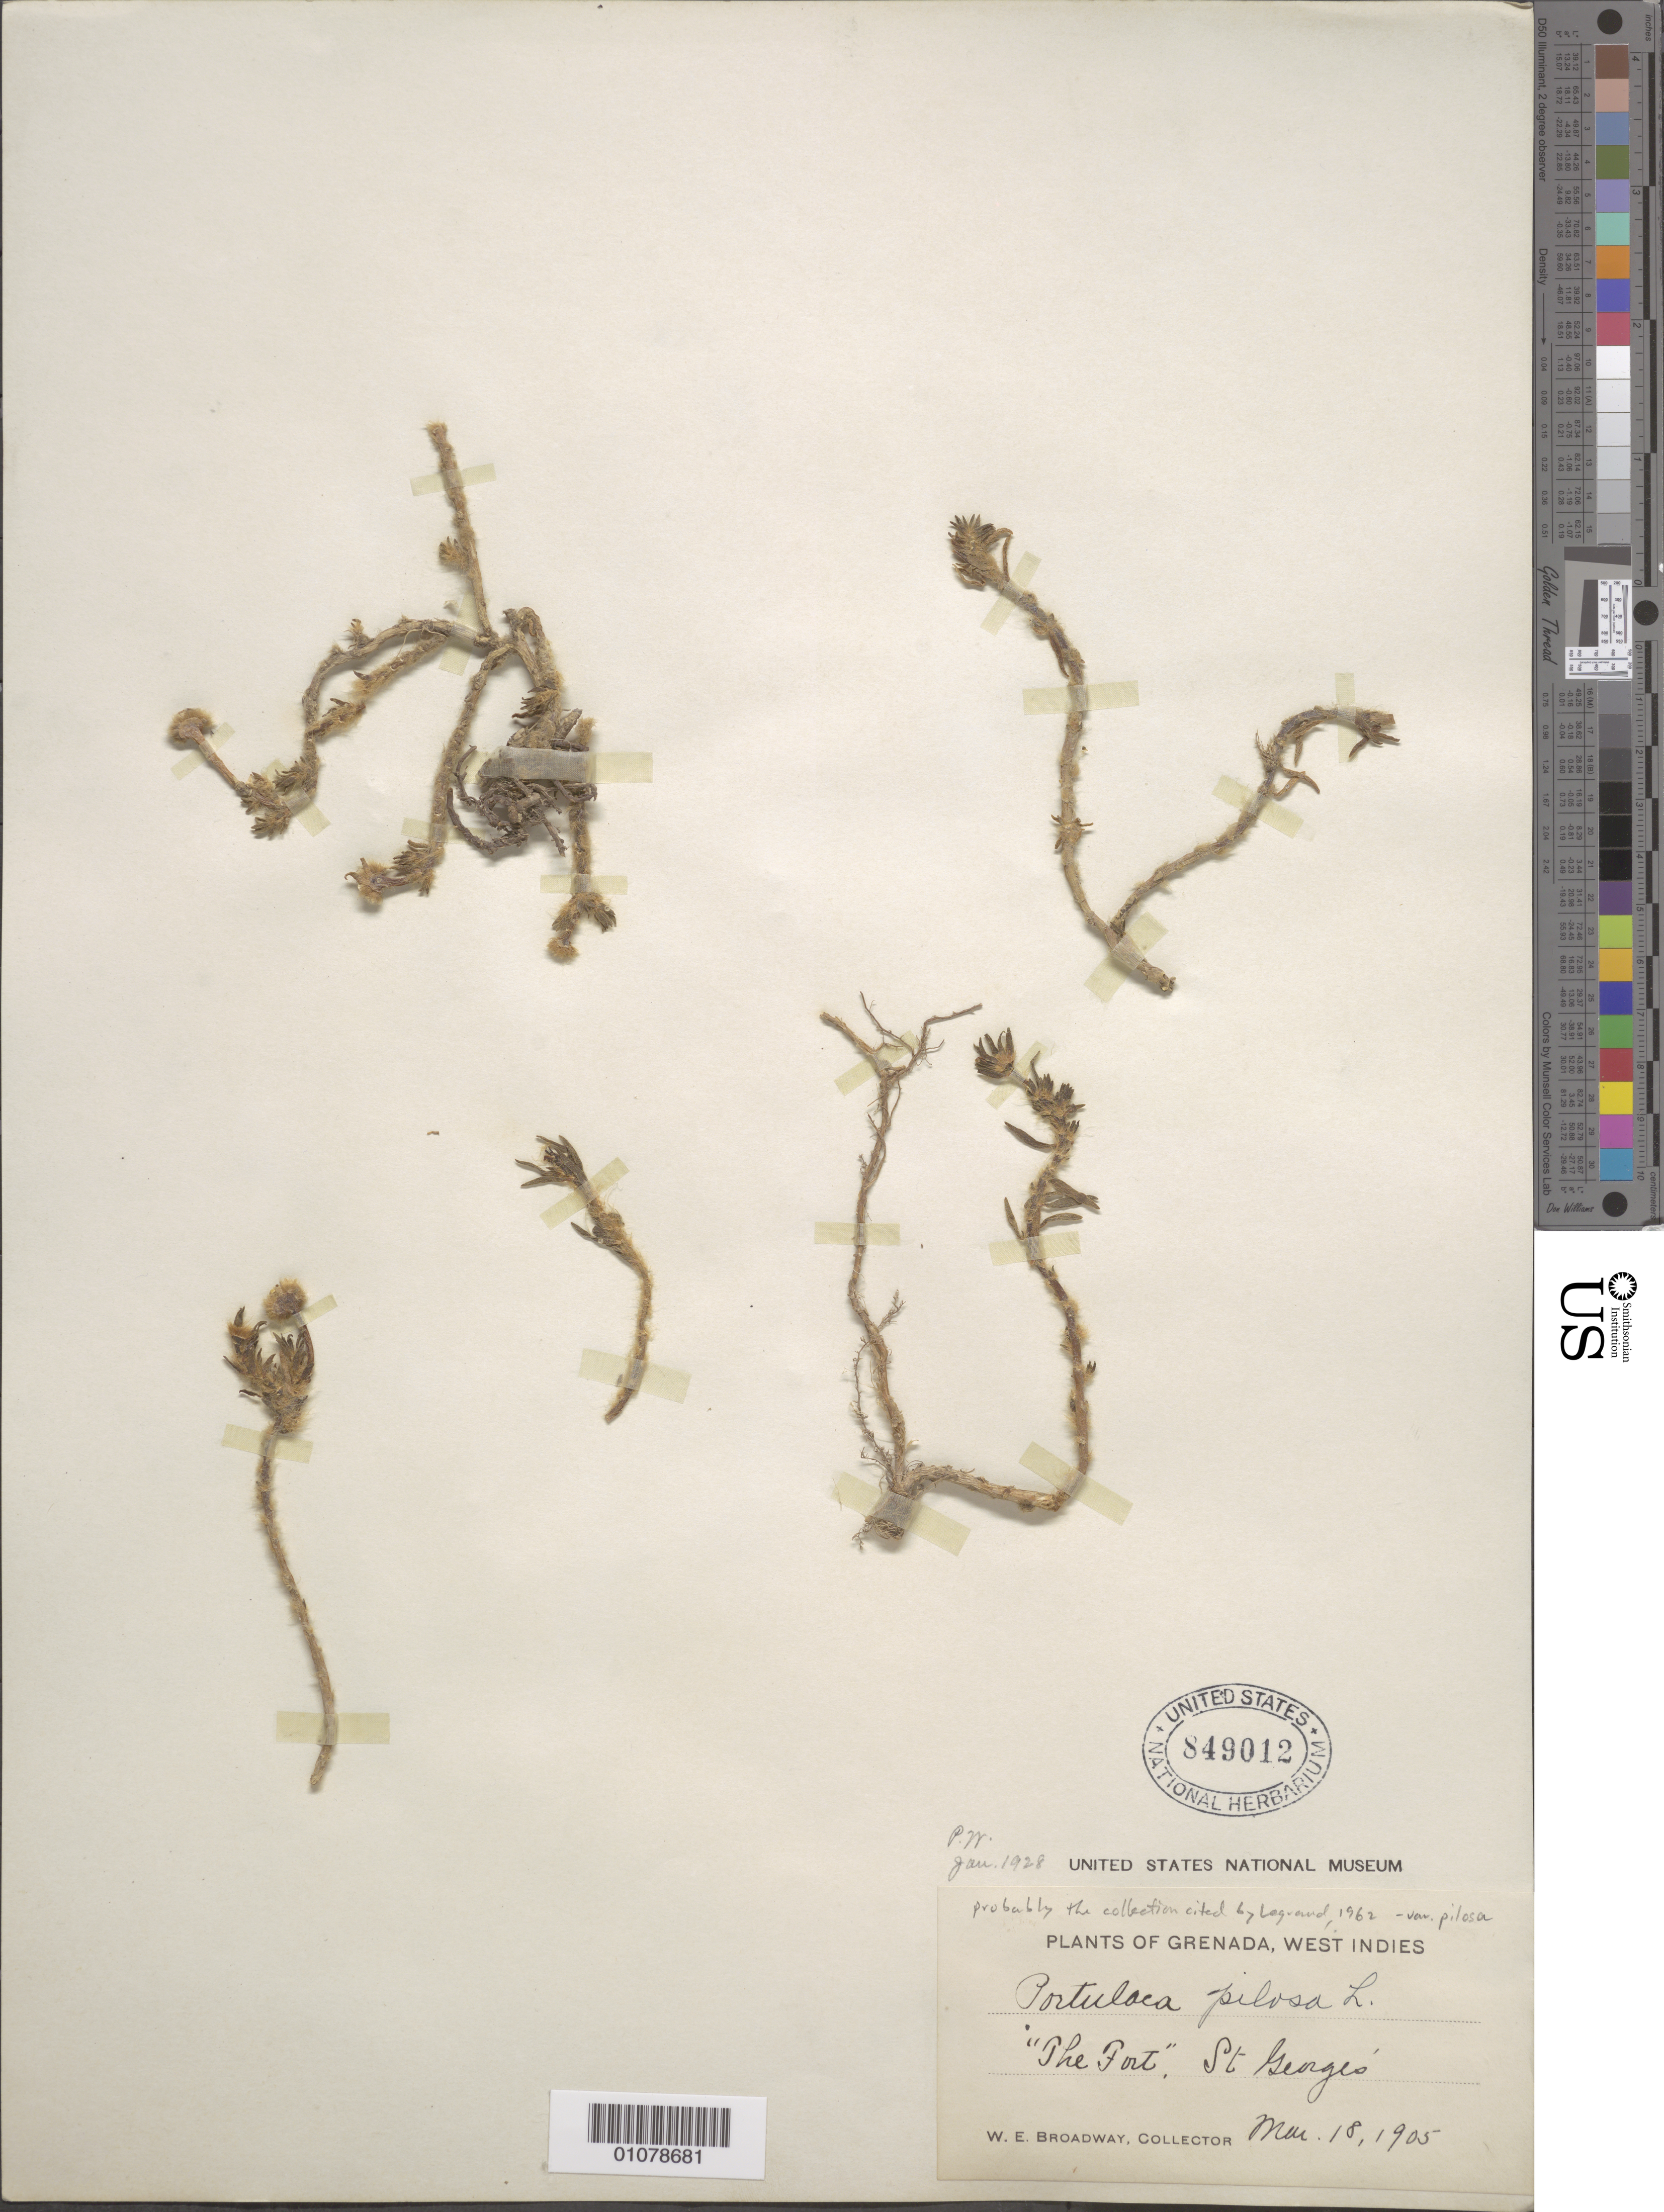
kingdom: Plantae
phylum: Tracheophyta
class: Magnoliopsida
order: Caryophyllales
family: Portulacaceae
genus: Portulaca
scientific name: Portulaca pilosa f. pilosa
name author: L.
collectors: W. E. Broadway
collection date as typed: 18 May 1905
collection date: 1905-05-18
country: Grenada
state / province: Saint George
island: Grenada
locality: St George's, "The Fort"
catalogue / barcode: US 849012